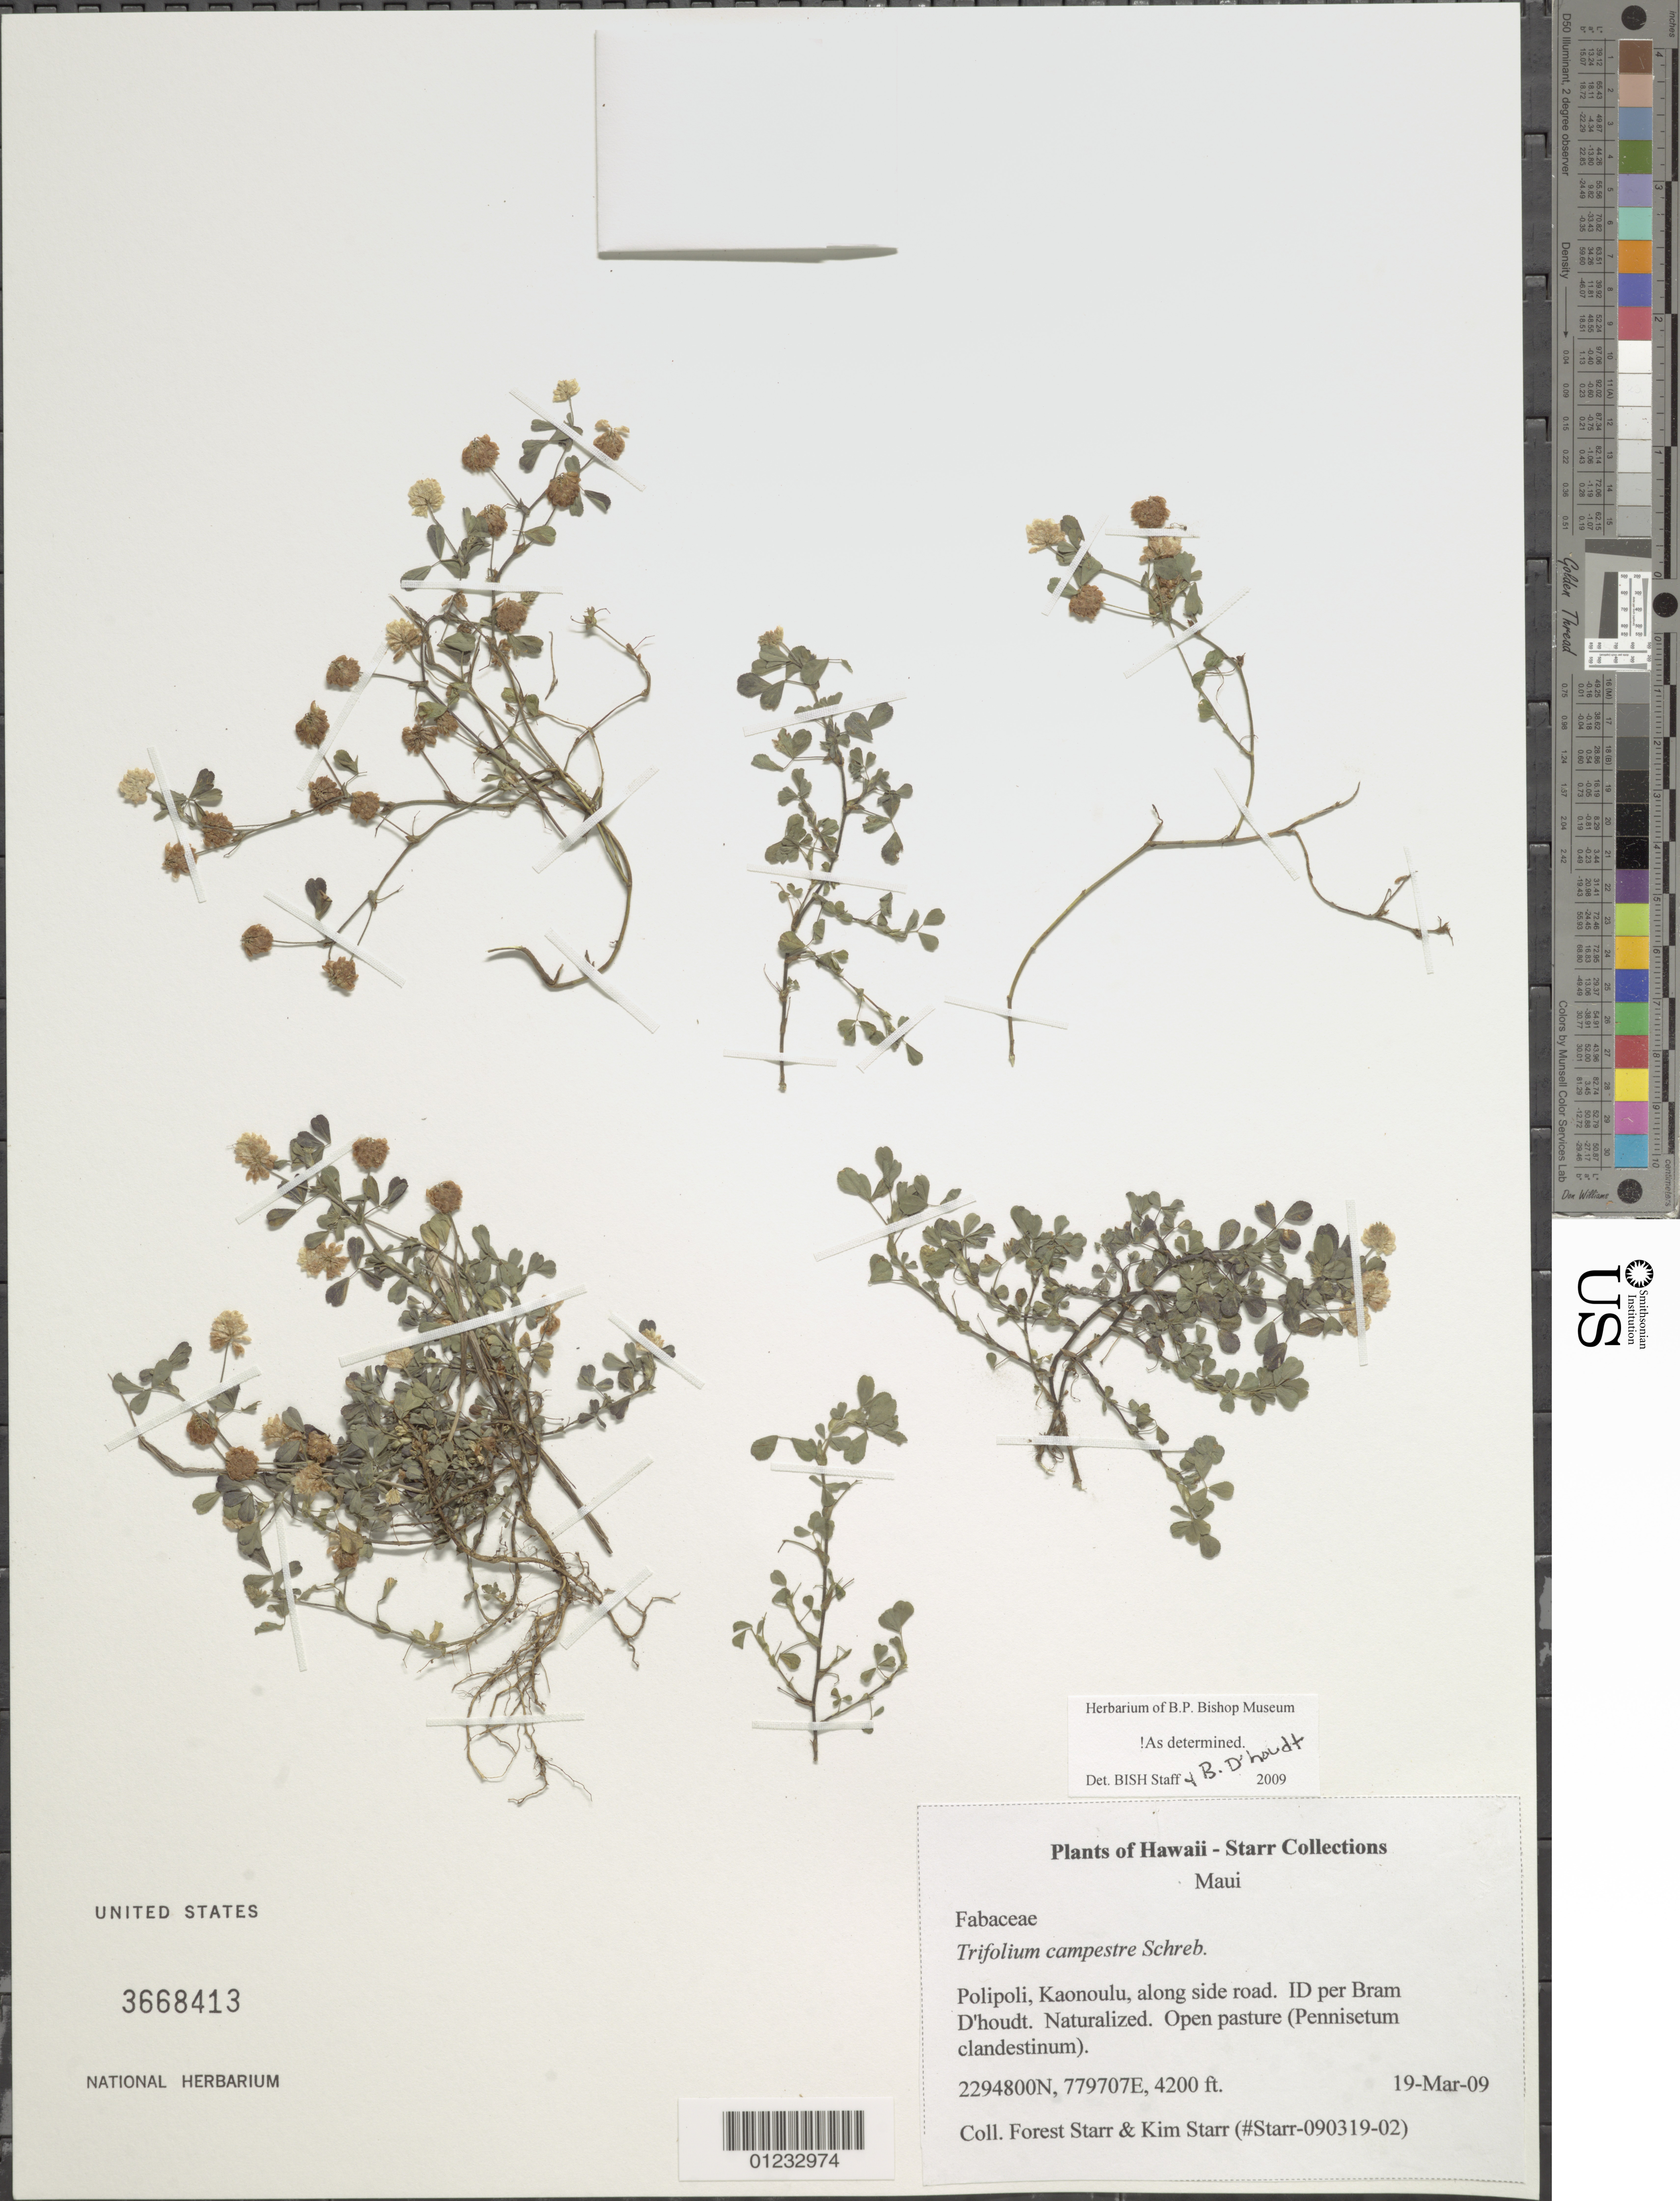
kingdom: Plantae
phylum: Tracheophyta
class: Magnoliopsida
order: Fabales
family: Fabaceae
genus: Trifolium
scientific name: Trifolium campestre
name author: Schreb.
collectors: F. Starr & K. Starr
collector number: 090319-02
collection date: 2009-03-19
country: United States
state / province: Hawaii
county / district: Maui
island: Maui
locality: Polipoli, Kaonoulu, along side road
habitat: Open pasture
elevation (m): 1280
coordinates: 2294800 N, 779707 E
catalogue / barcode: US 3668413